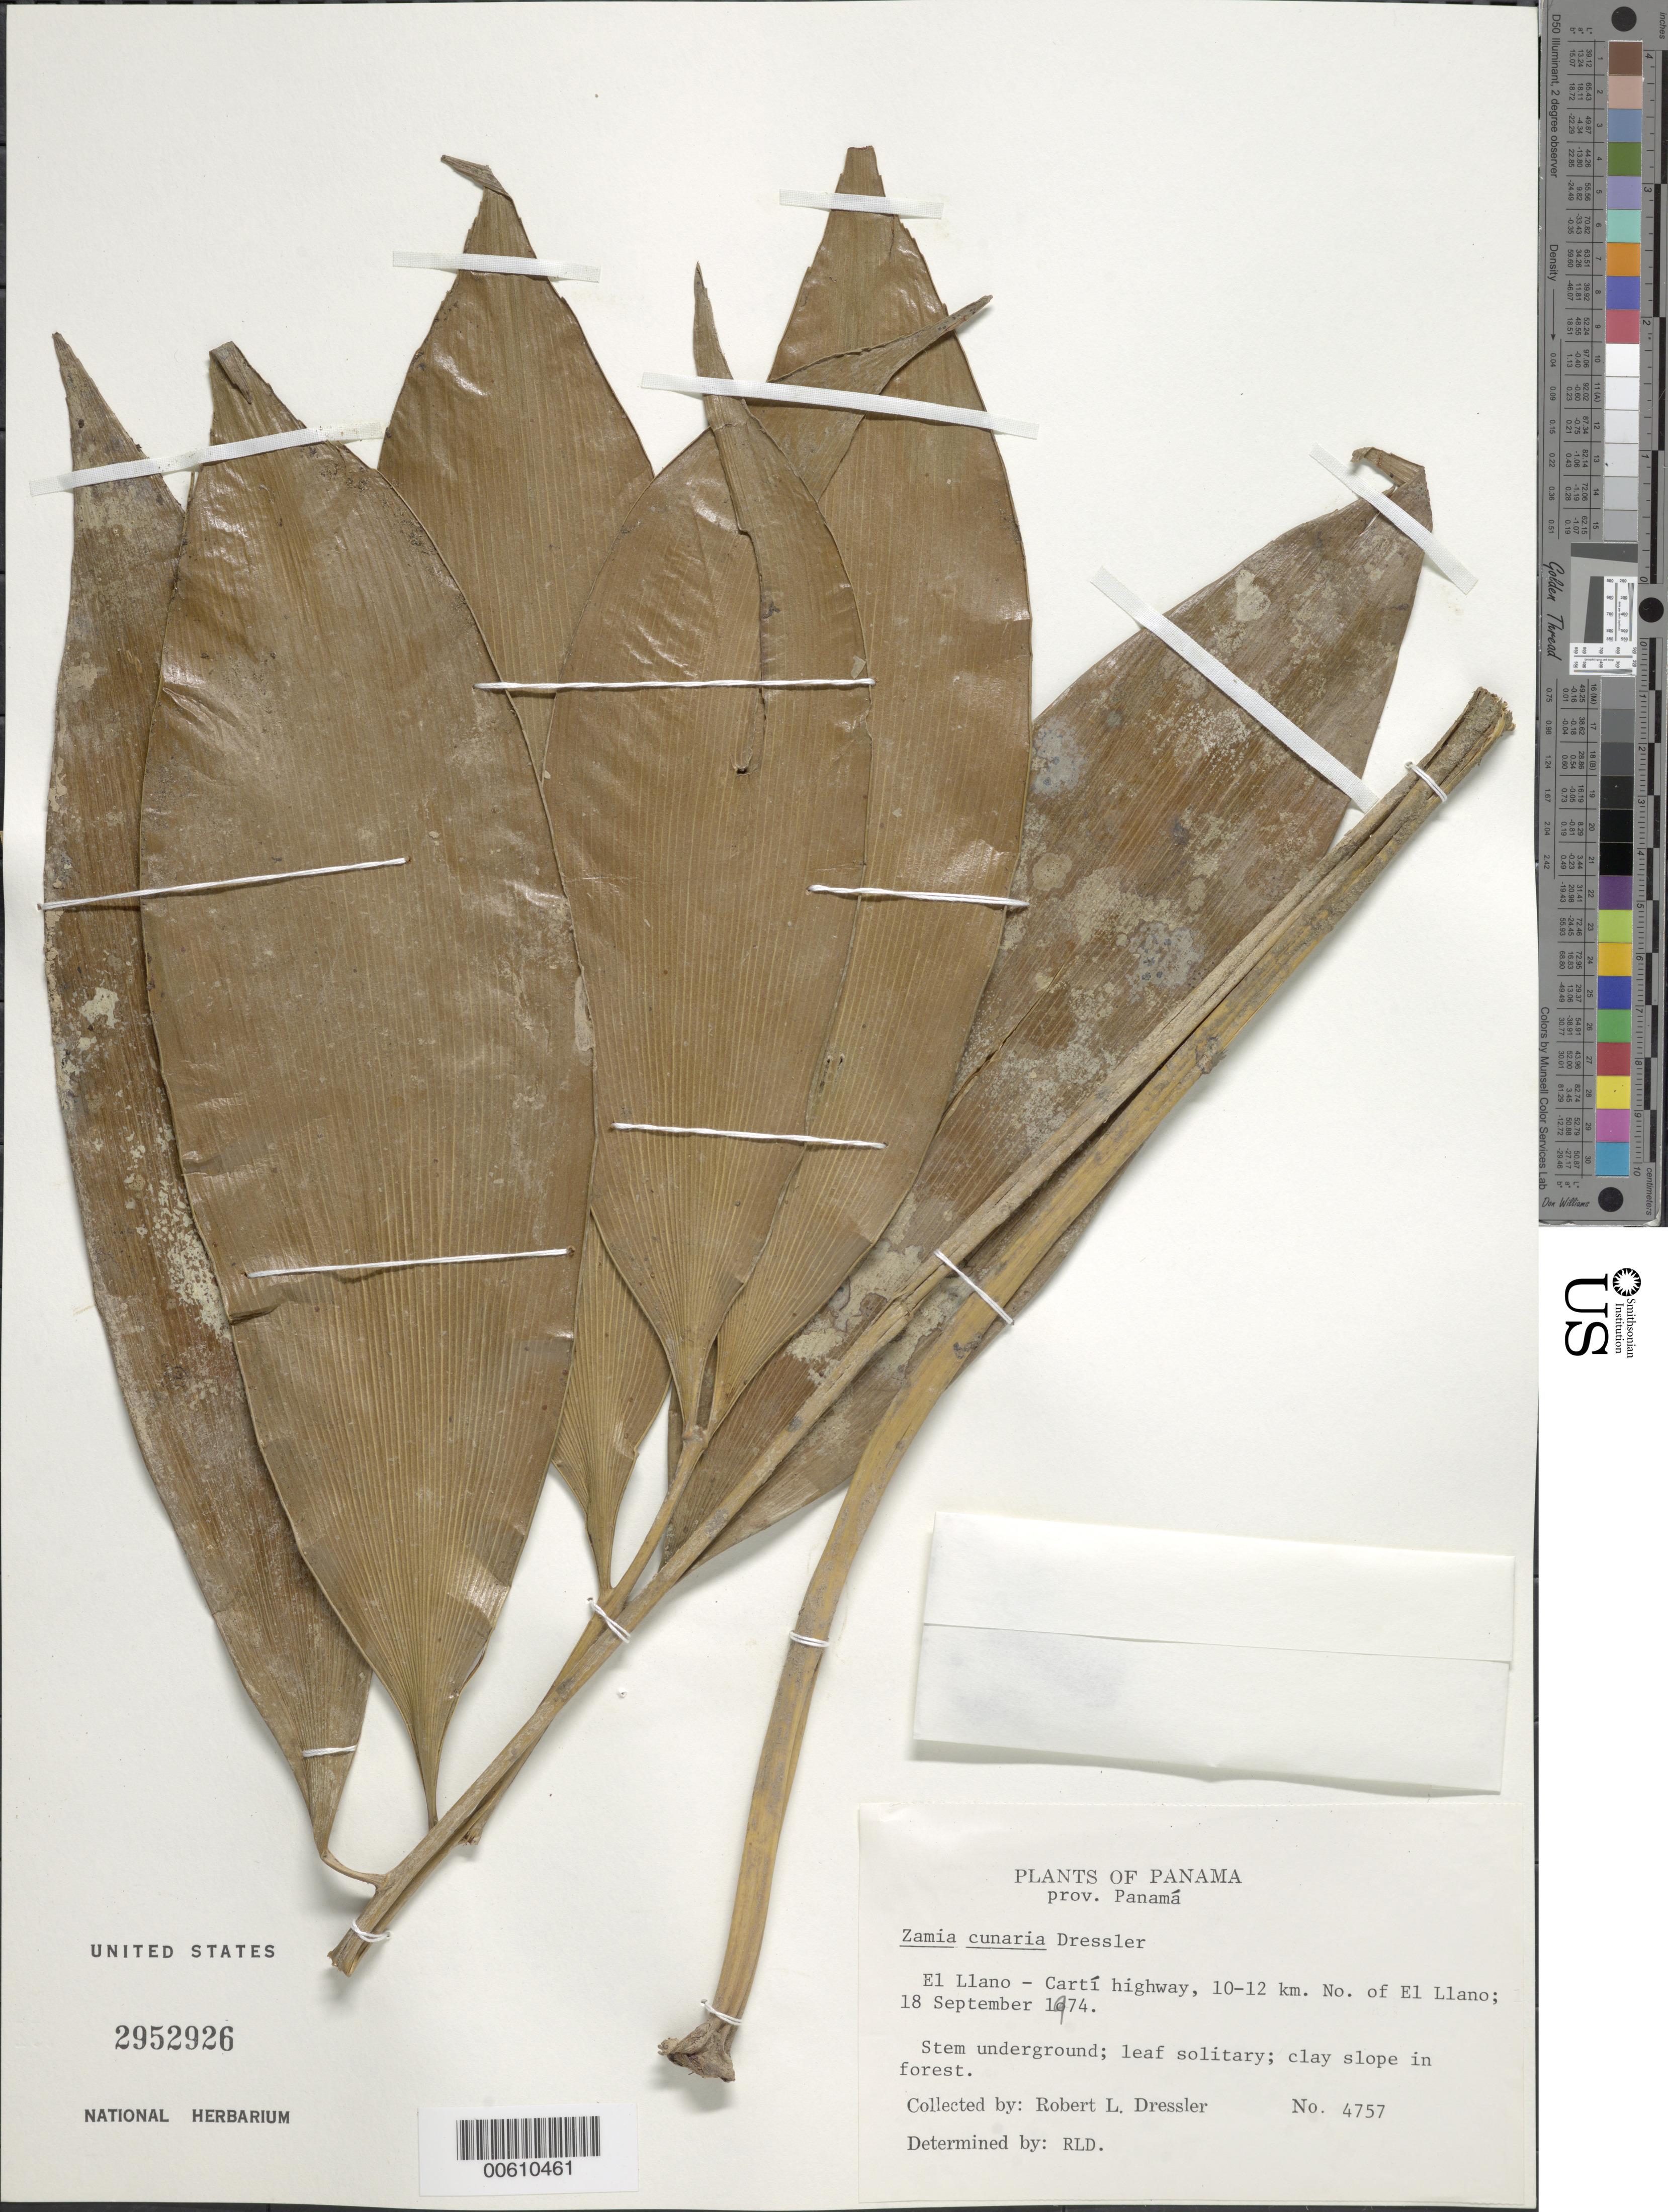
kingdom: Plantae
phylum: Tracheophyta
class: Cycadopsida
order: Cycadales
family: Zamiaceae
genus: Zamia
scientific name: Zamia cunaria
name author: Dressler & D.W. Stev.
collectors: R. Dressler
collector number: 4757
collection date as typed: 18 Sep 1974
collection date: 1974-09-18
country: Panama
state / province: Panamá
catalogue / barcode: US 2952926